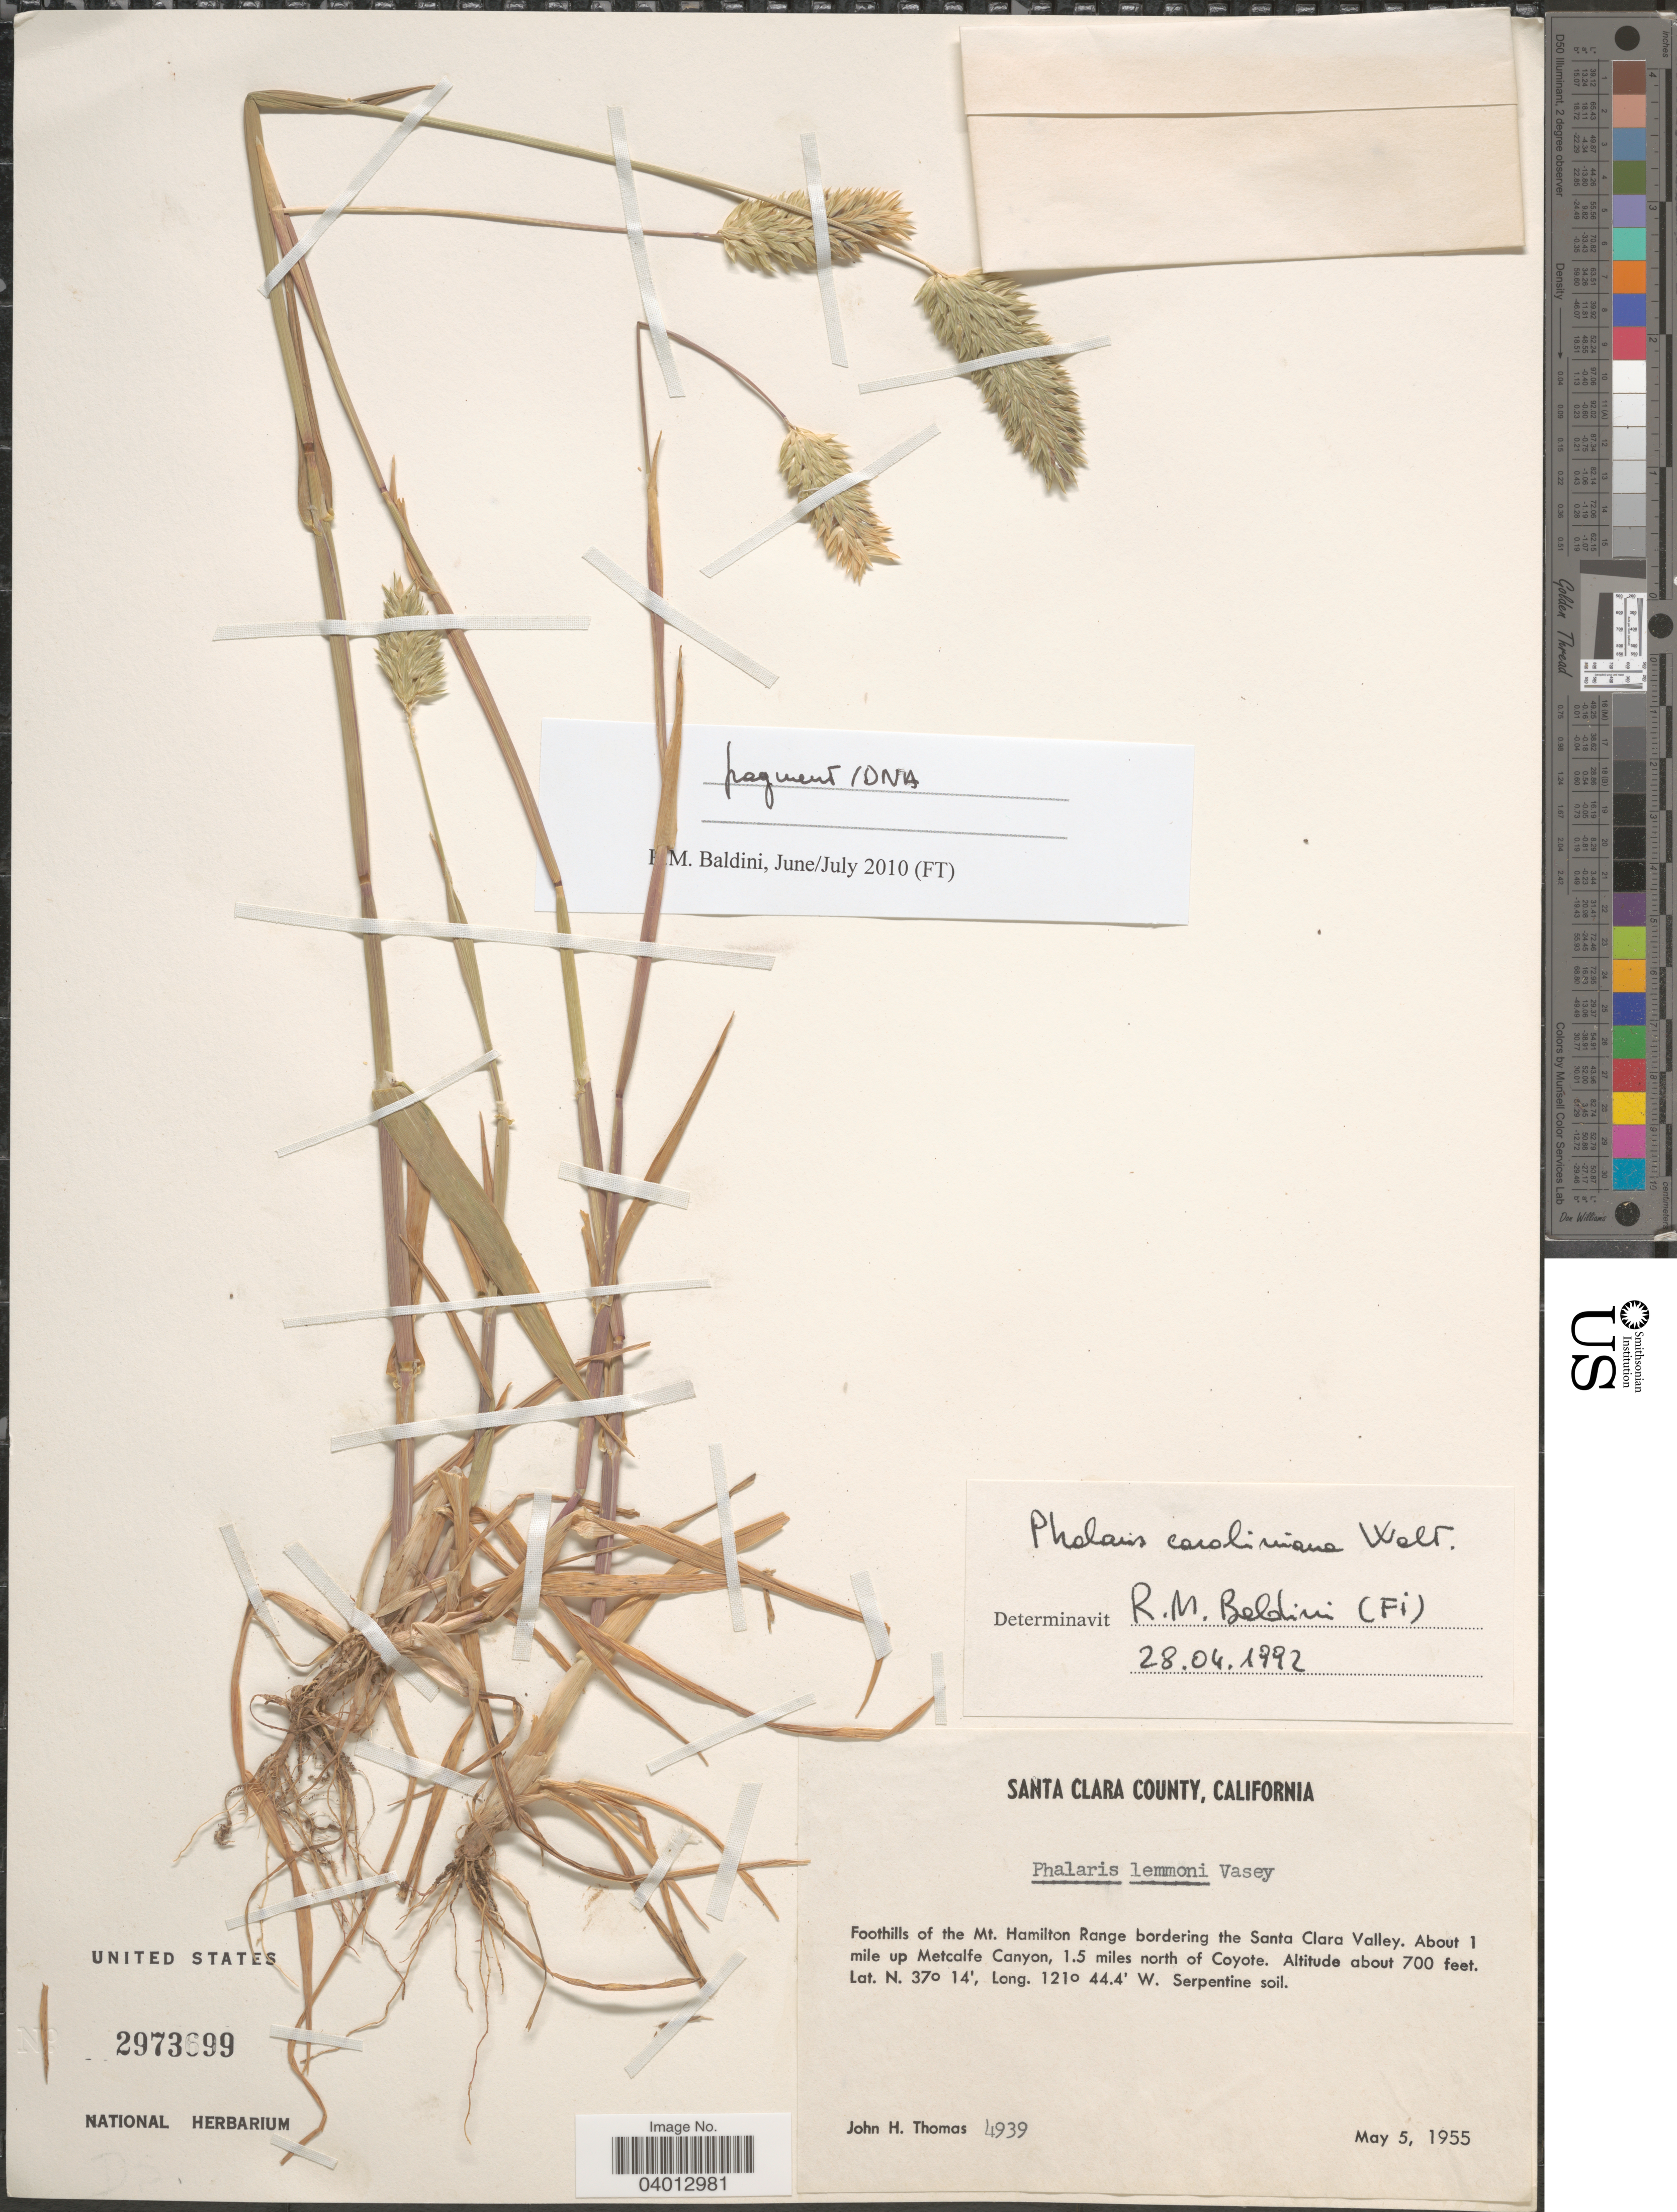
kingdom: Plantae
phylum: Tracheophyta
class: Liliopsida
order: Poales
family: Poaceae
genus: Phalaris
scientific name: Phalaris caroliniana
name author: Walter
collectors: J. H. Thomas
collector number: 4939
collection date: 1955-05-05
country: United States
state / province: California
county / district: Santa Clara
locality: Santa Clara County. Foothills of the Mt. Hamilton Range bordering the Santa Clara Valley. About 1 mile up Metcalfe Canyon, 1.5 miles north of Coyote.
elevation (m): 213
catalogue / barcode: US 2973699